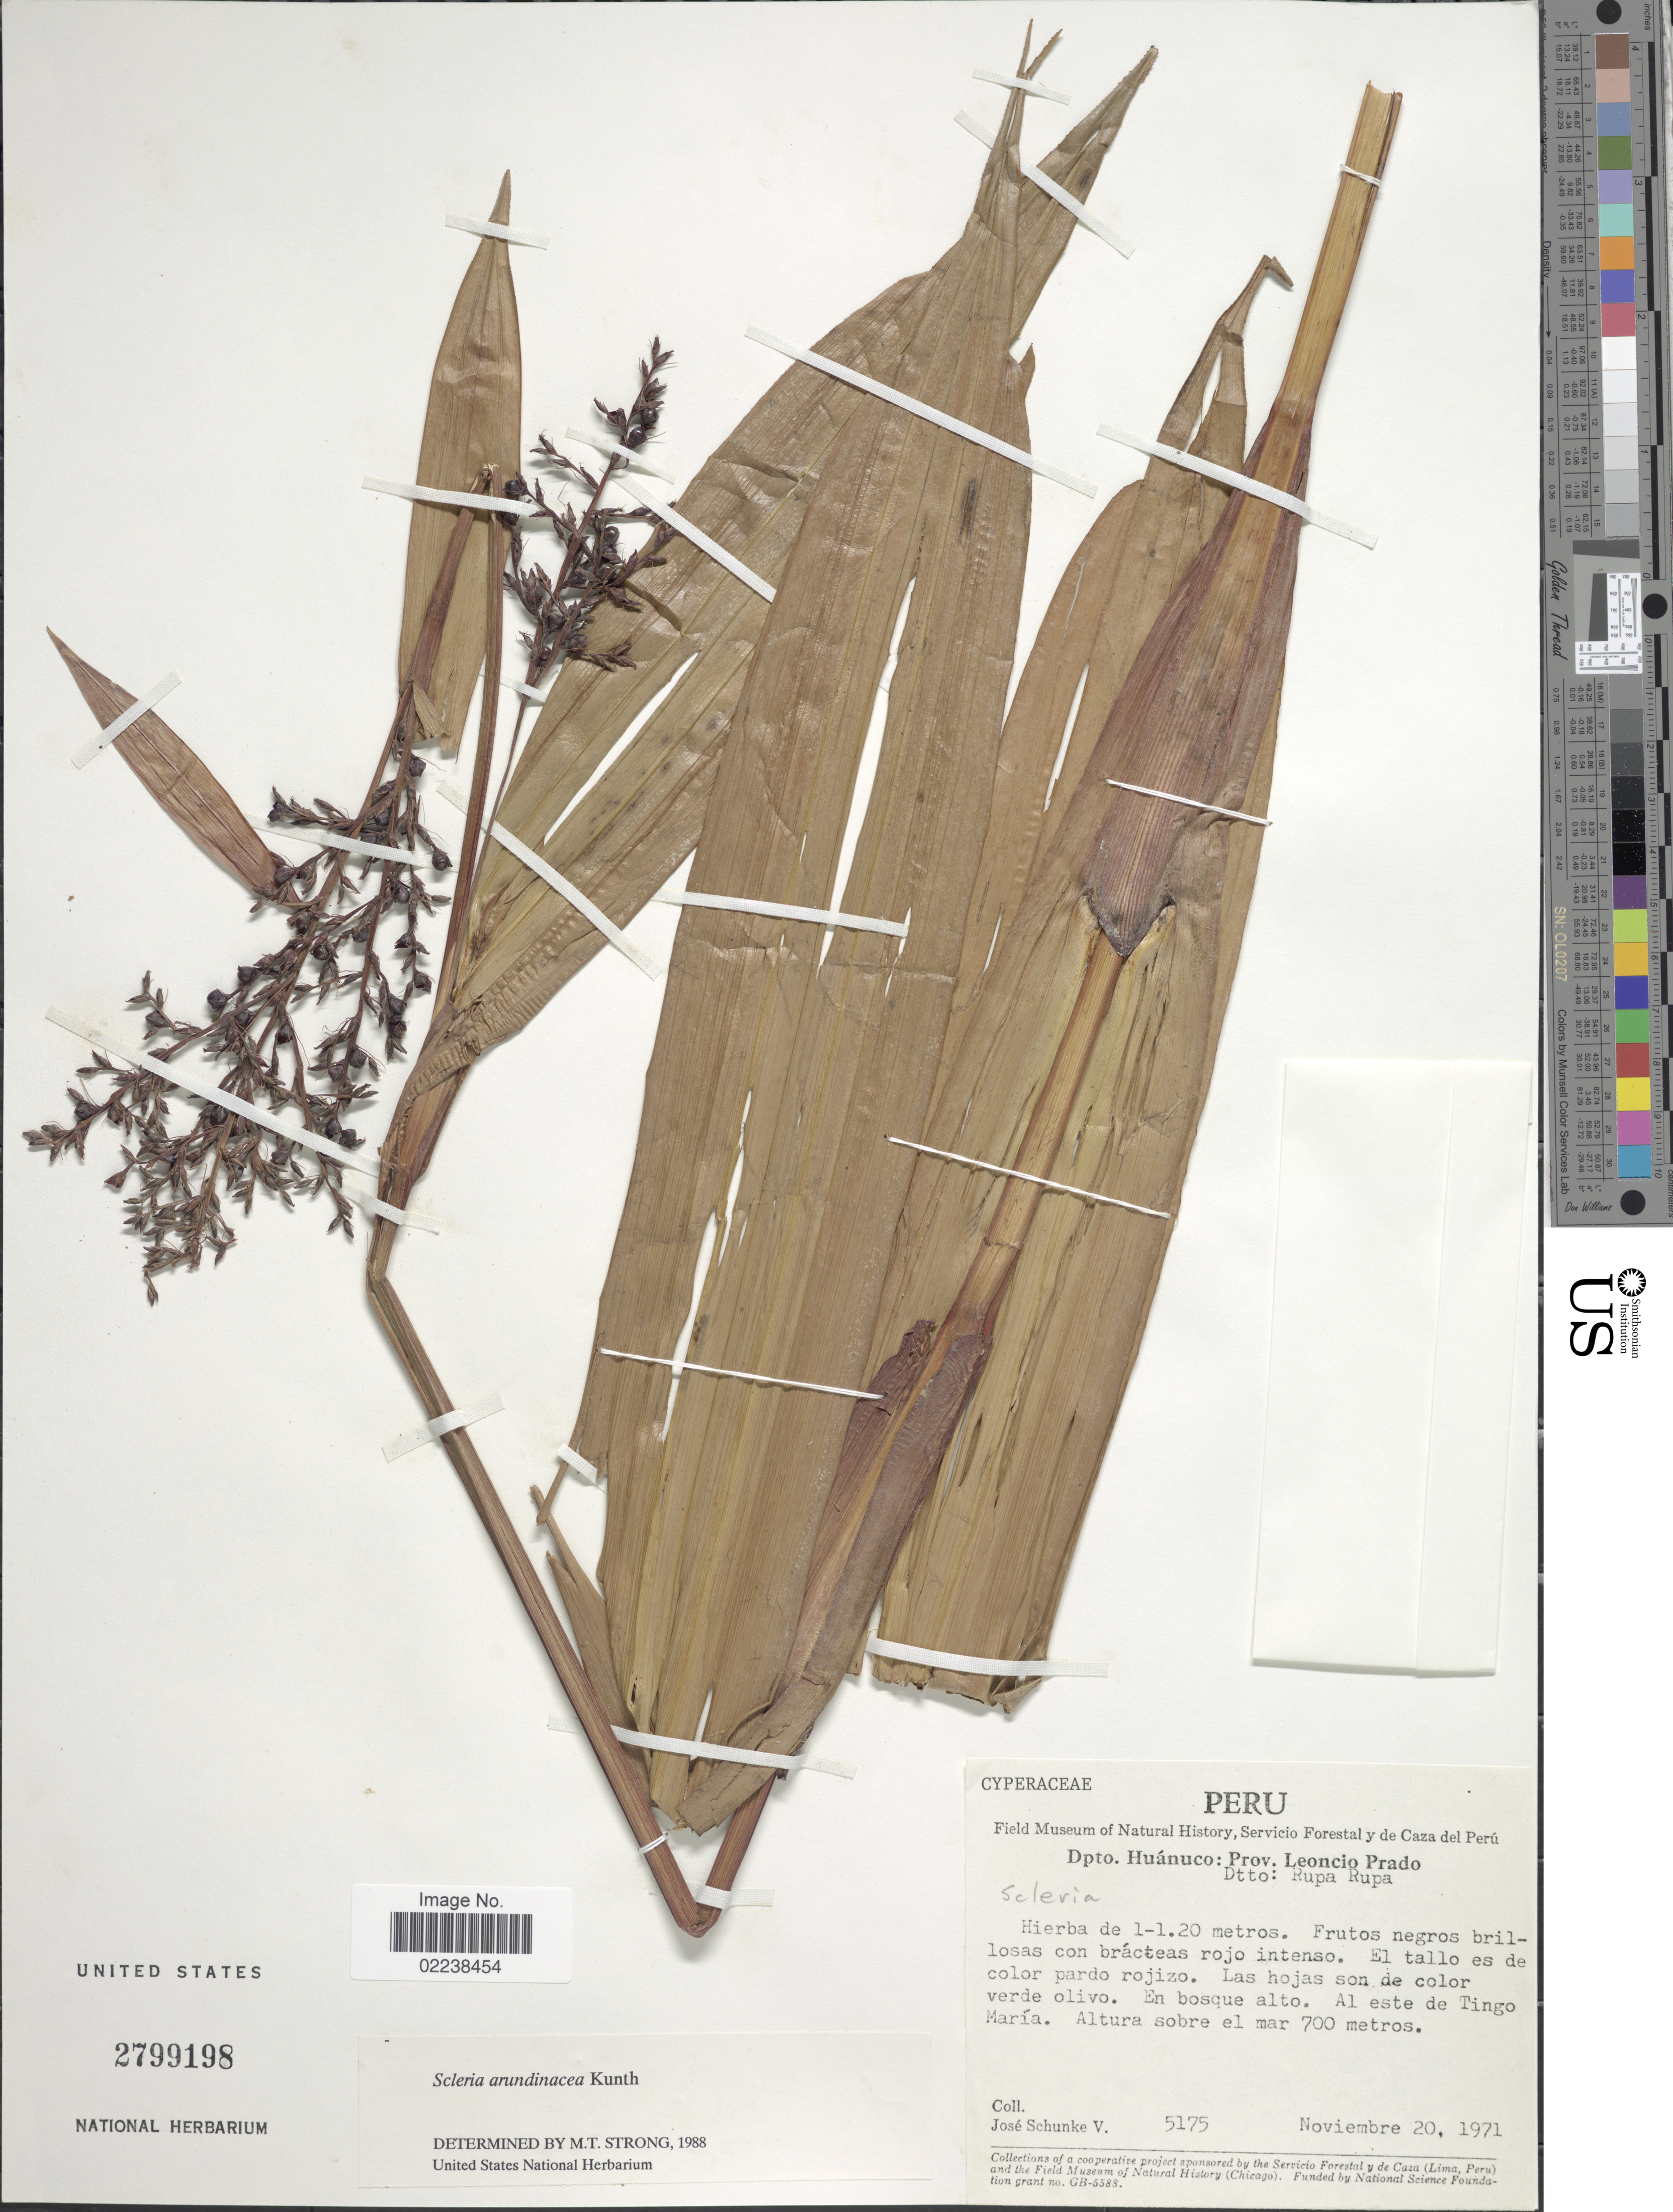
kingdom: Plantae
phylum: Tracheophyta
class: Liliopsida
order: Poales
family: Cyperaceae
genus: Scleria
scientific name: Scleria latifolia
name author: Sw.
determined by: Strong, Mark T., (BOT), Smithsonian Institution - National Museum of Natural History (UNITED STATES)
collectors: J. Schunke Vigo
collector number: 5175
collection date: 1971-11-20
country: Peru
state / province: Huánuco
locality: Dpto. Huanuco: Prov.: Leoncio Prado, Dtto: Rupa Rupa. Las hojas son de color verde olivo. En bosque alto. Al este de Tingo Maria.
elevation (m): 700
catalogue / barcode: US 2799198